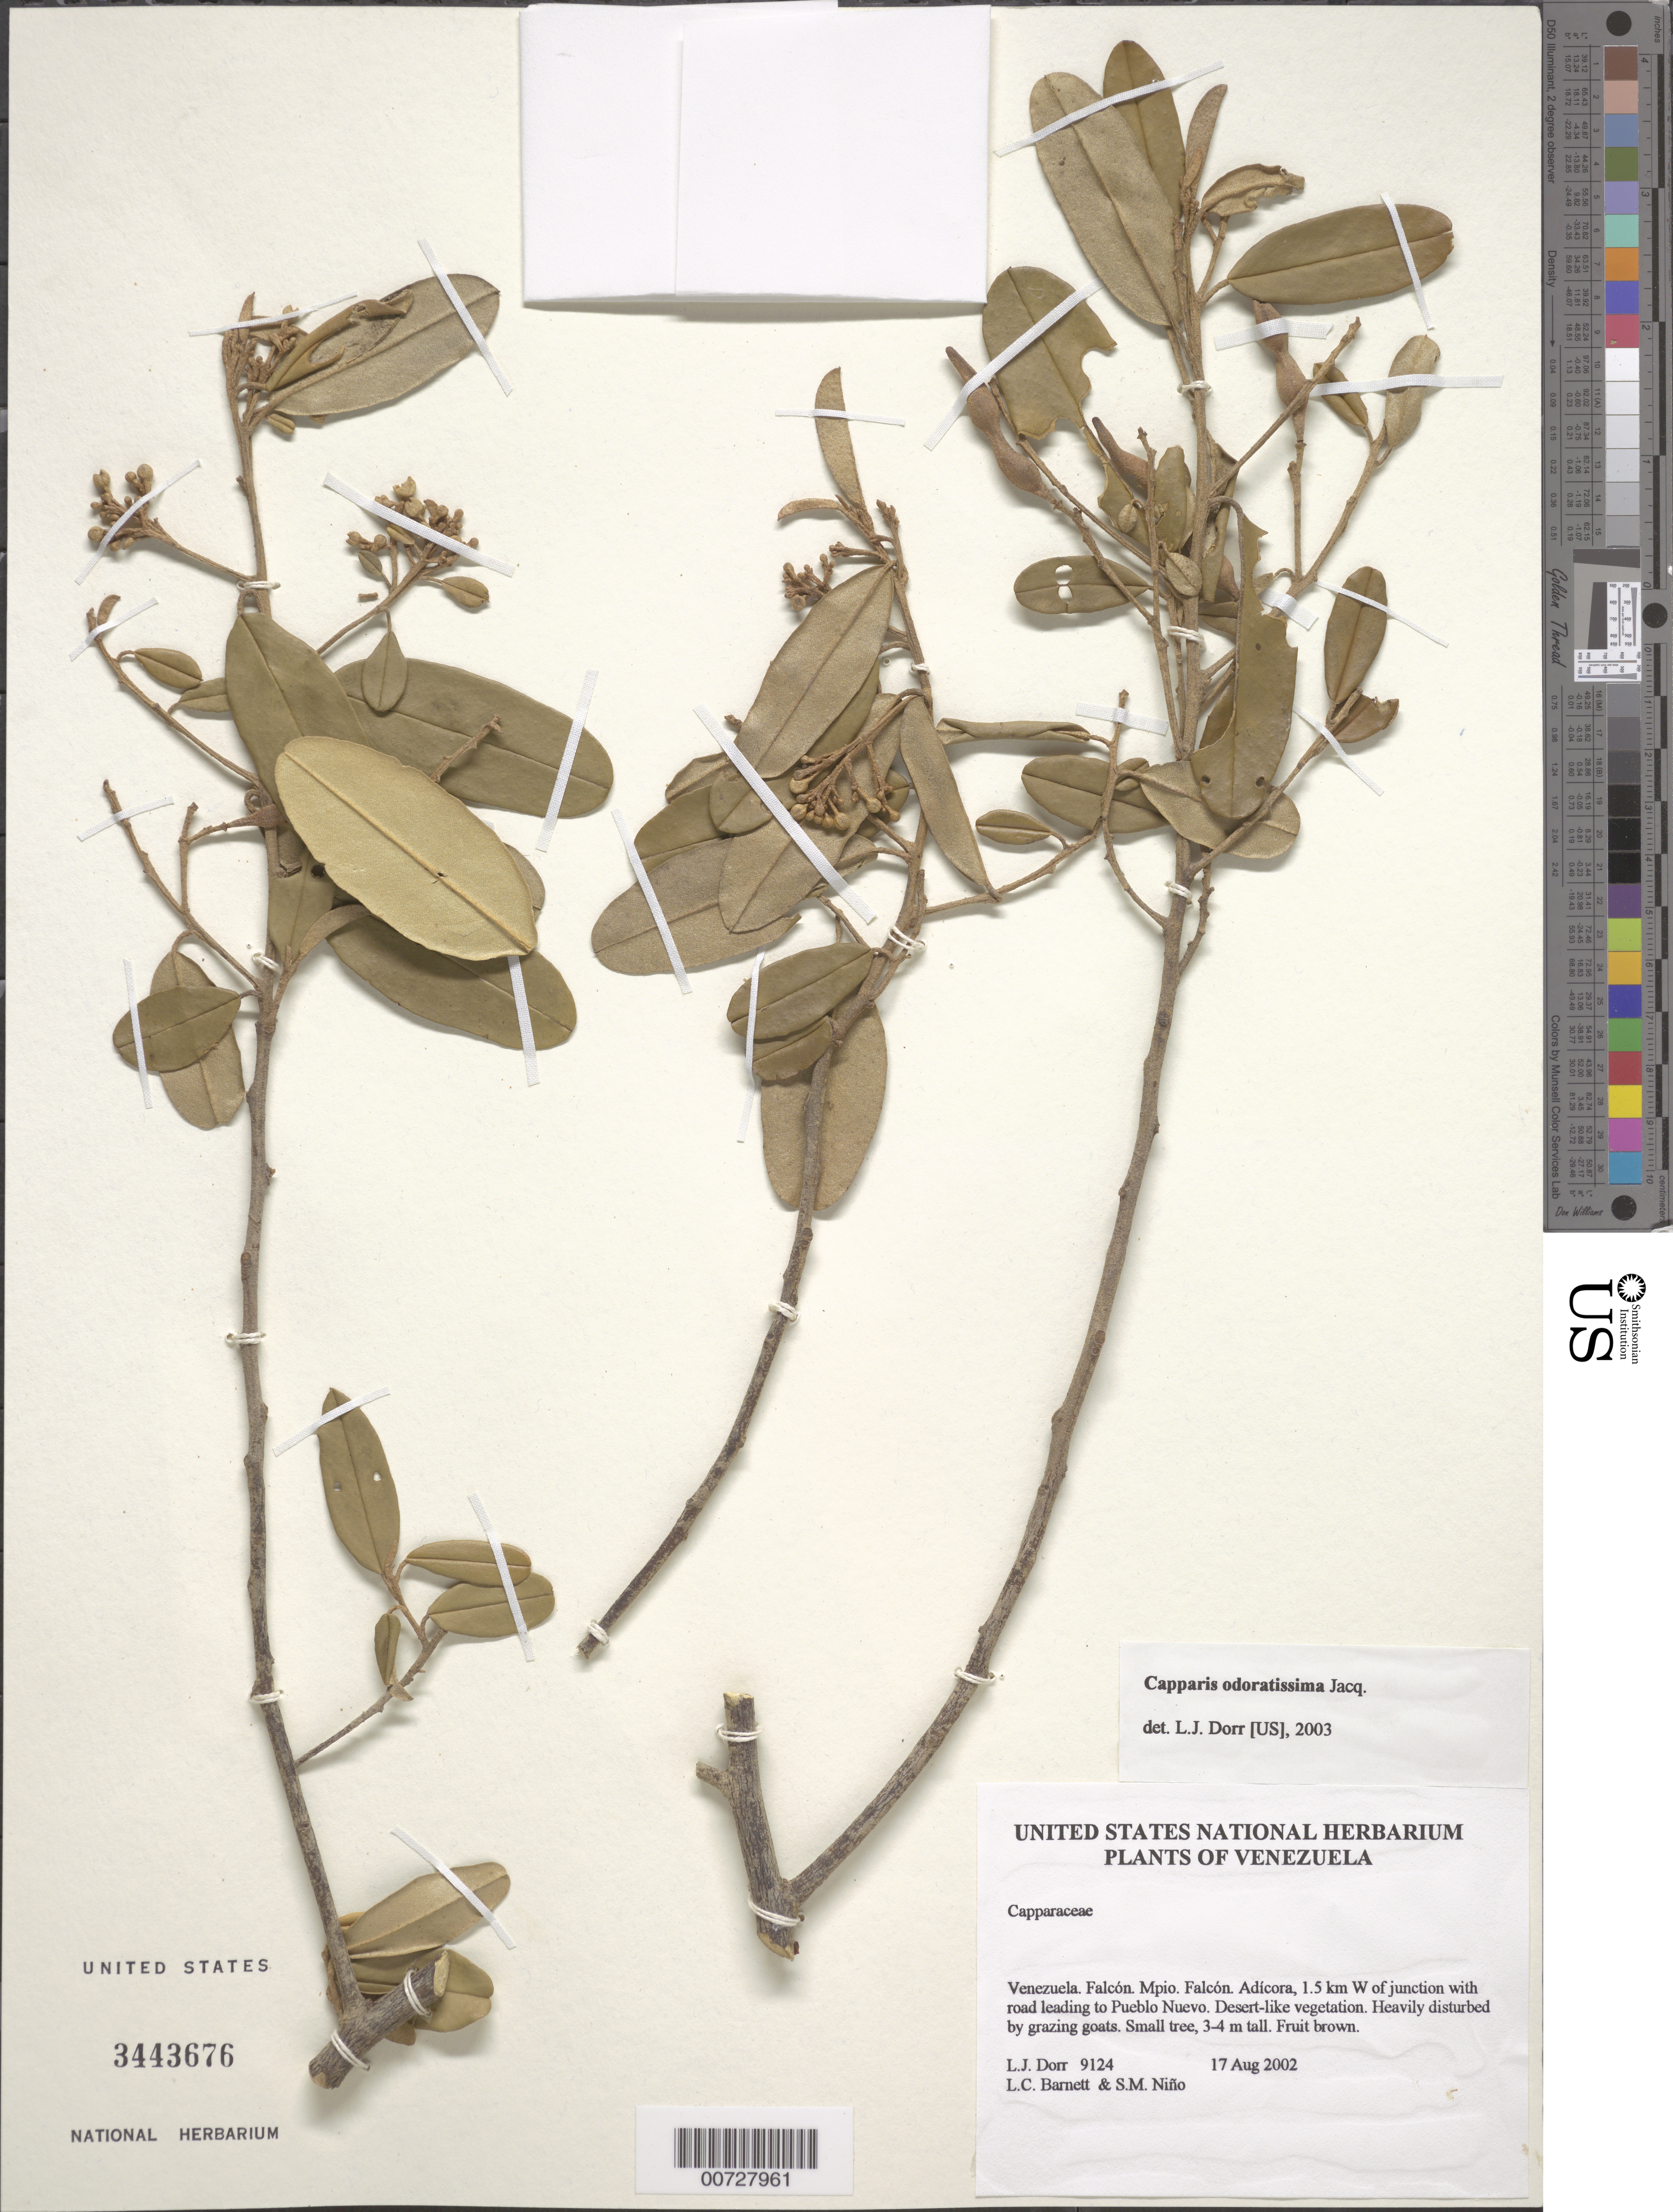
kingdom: Plantae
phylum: Tracheophyta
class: Magnoliopsida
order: Brassicales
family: Capparaceae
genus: Capparis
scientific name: Capparis odoratissima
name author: Jacq.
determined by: Dorr, L. J., (BOT), Smithsonian Institution - National Museum of Natural History (UNITED STATES)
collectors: L. J. Dorr, L. C. Barnett & S. M. Niño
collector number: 9124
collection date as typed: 17 Aug 2002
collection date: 2002-08-17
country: Venezuela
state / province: Falcón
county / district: Falcón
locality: Adícora, 1.5 km W of junction with road leading to Pueblo Nuevo.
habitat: Desert-like vegetation. Heavily disturbed by grazing goats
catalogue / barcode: US 3443676